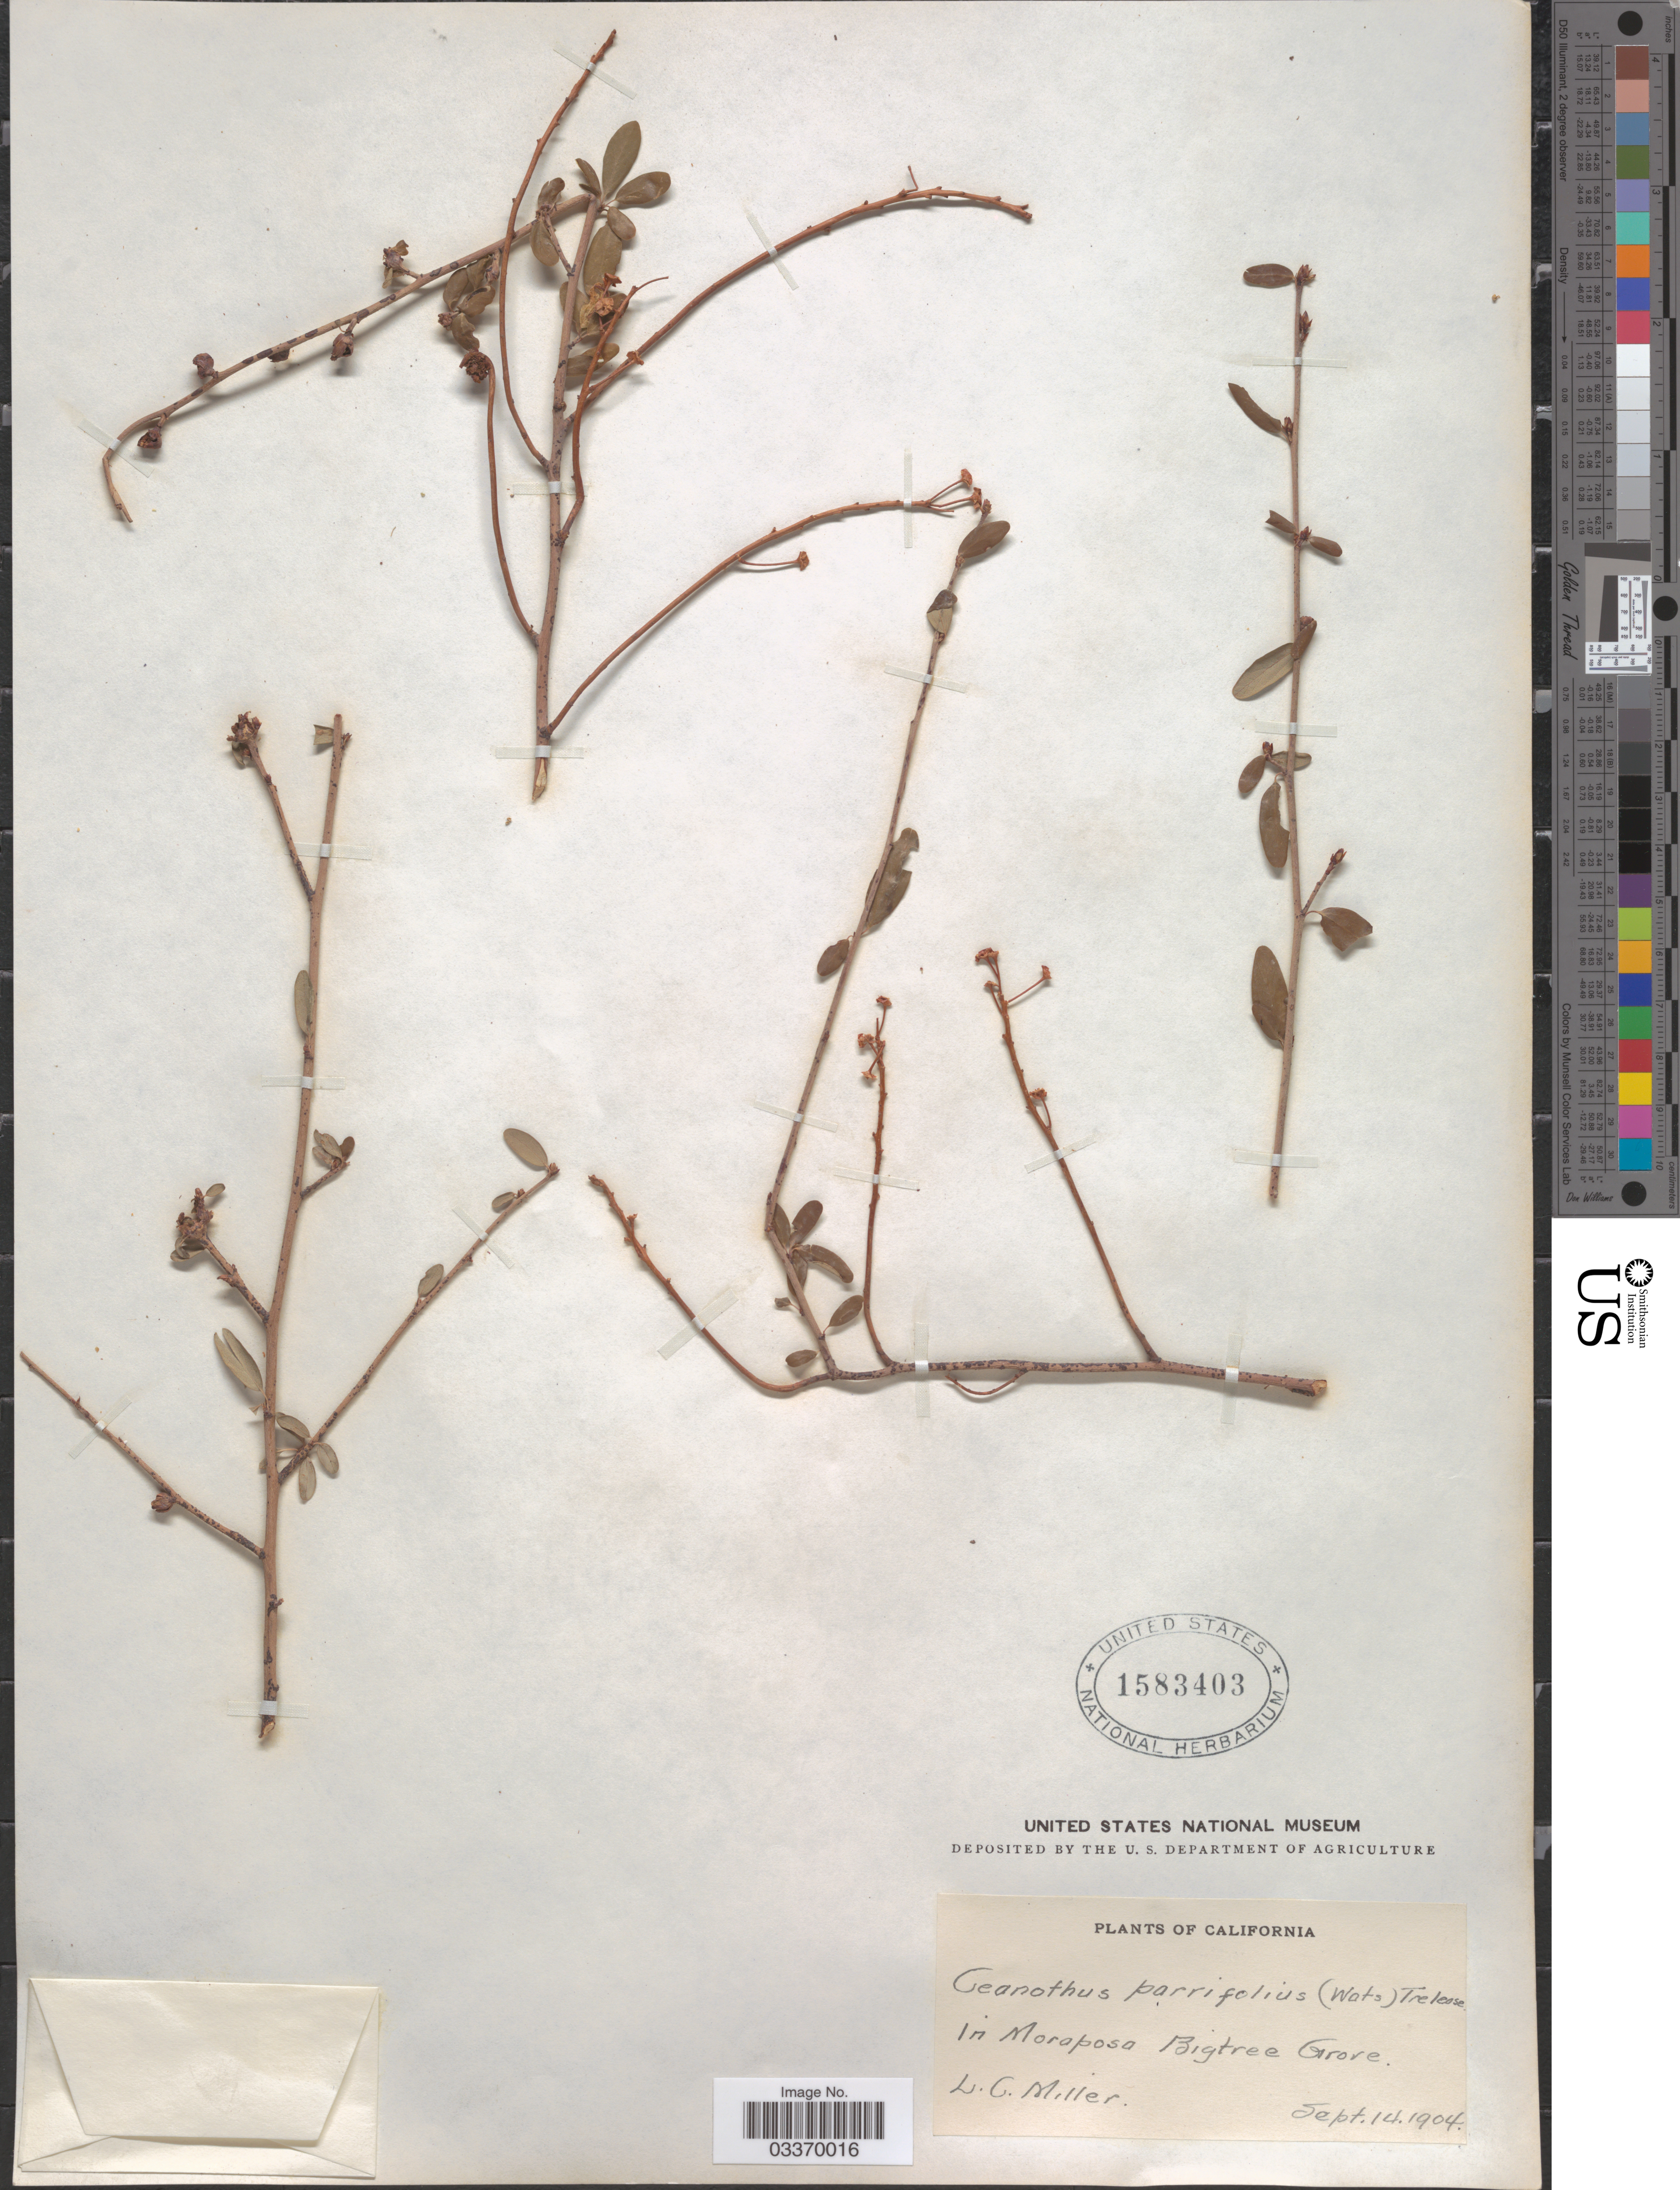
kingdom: Plantae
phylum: Tracheophyta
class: Magnoliopsida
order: Rosales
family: Rhamnaceae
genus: Ceanothus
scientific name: Ceanothus parvifolius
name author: (S. Watson) Trel.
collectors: L. Miller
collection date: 1904-09-14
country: United States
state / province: California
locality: In Moraposa Bigtree Grove.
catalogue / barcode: US 1583403